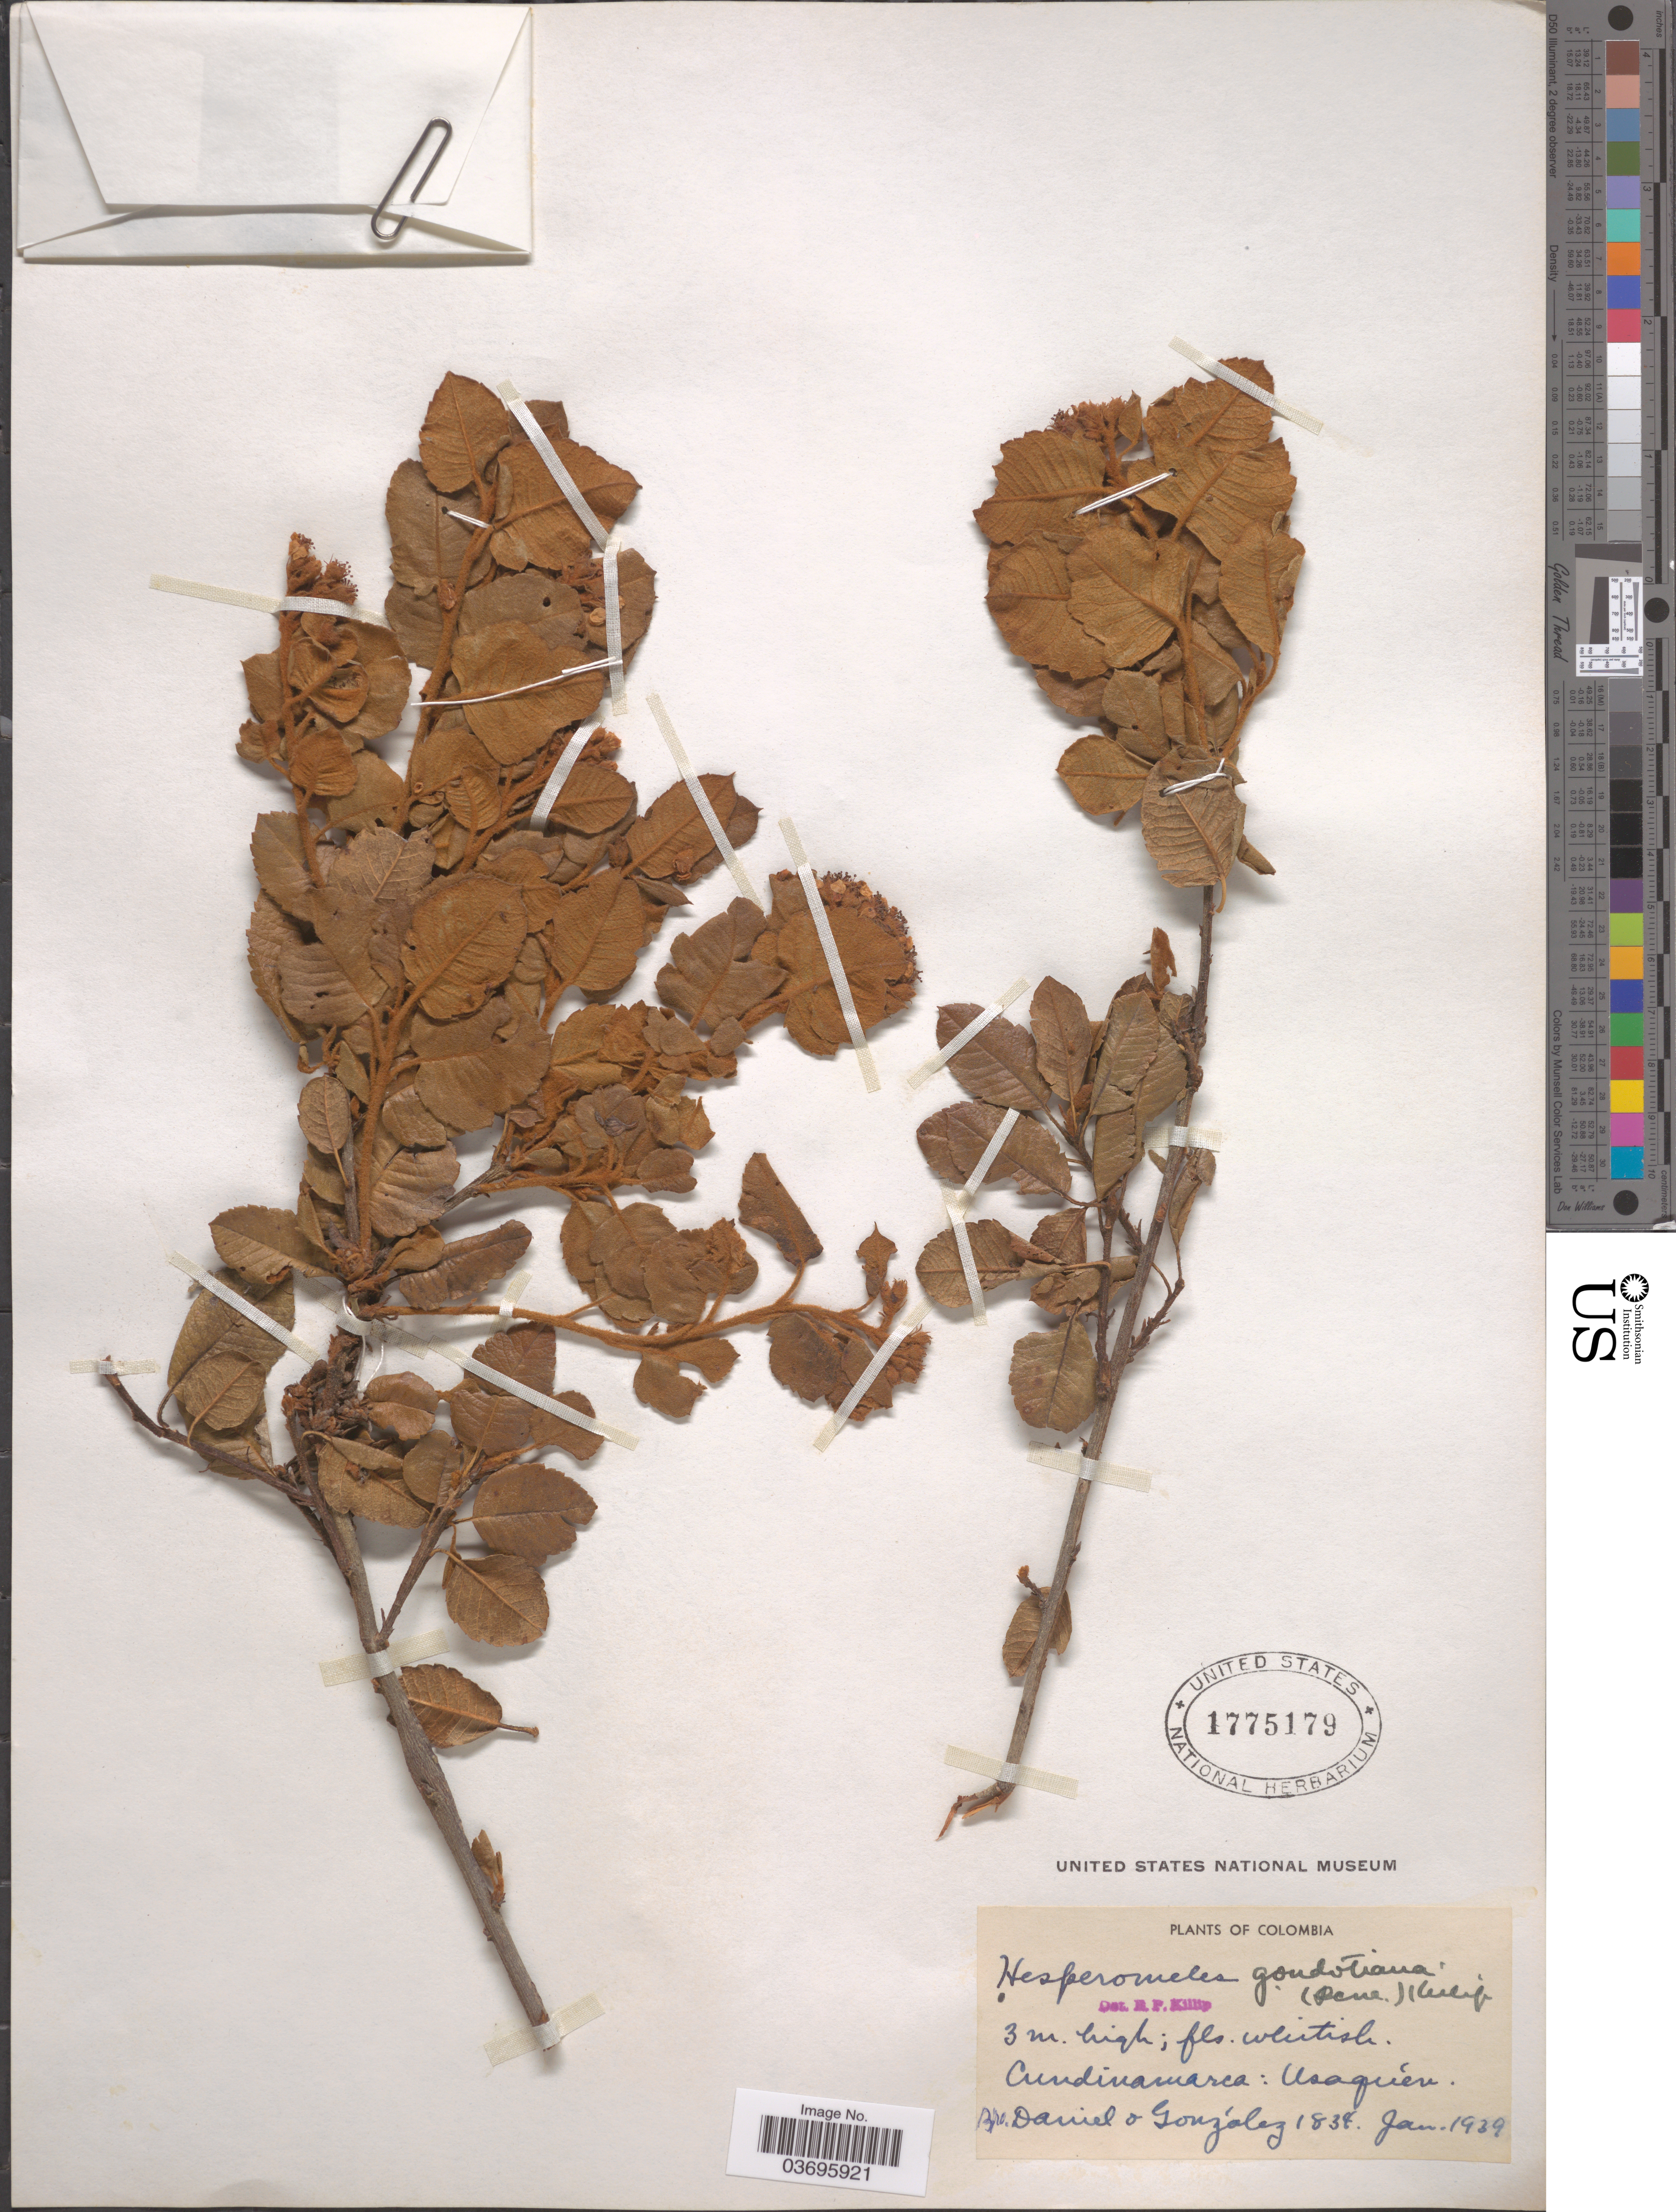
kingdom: Plantae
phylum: Tracheophyta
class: Magnoliopsida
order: Rosales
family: Rosaceae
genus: Hesperomeles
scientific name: Hesperomeles goudotiana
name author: Killip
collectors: Bro. Daniel & -. González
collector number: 1834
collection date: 1939-01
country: Colombia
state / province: Cundinamarca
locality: Usaquén.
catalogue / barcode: US 1775179